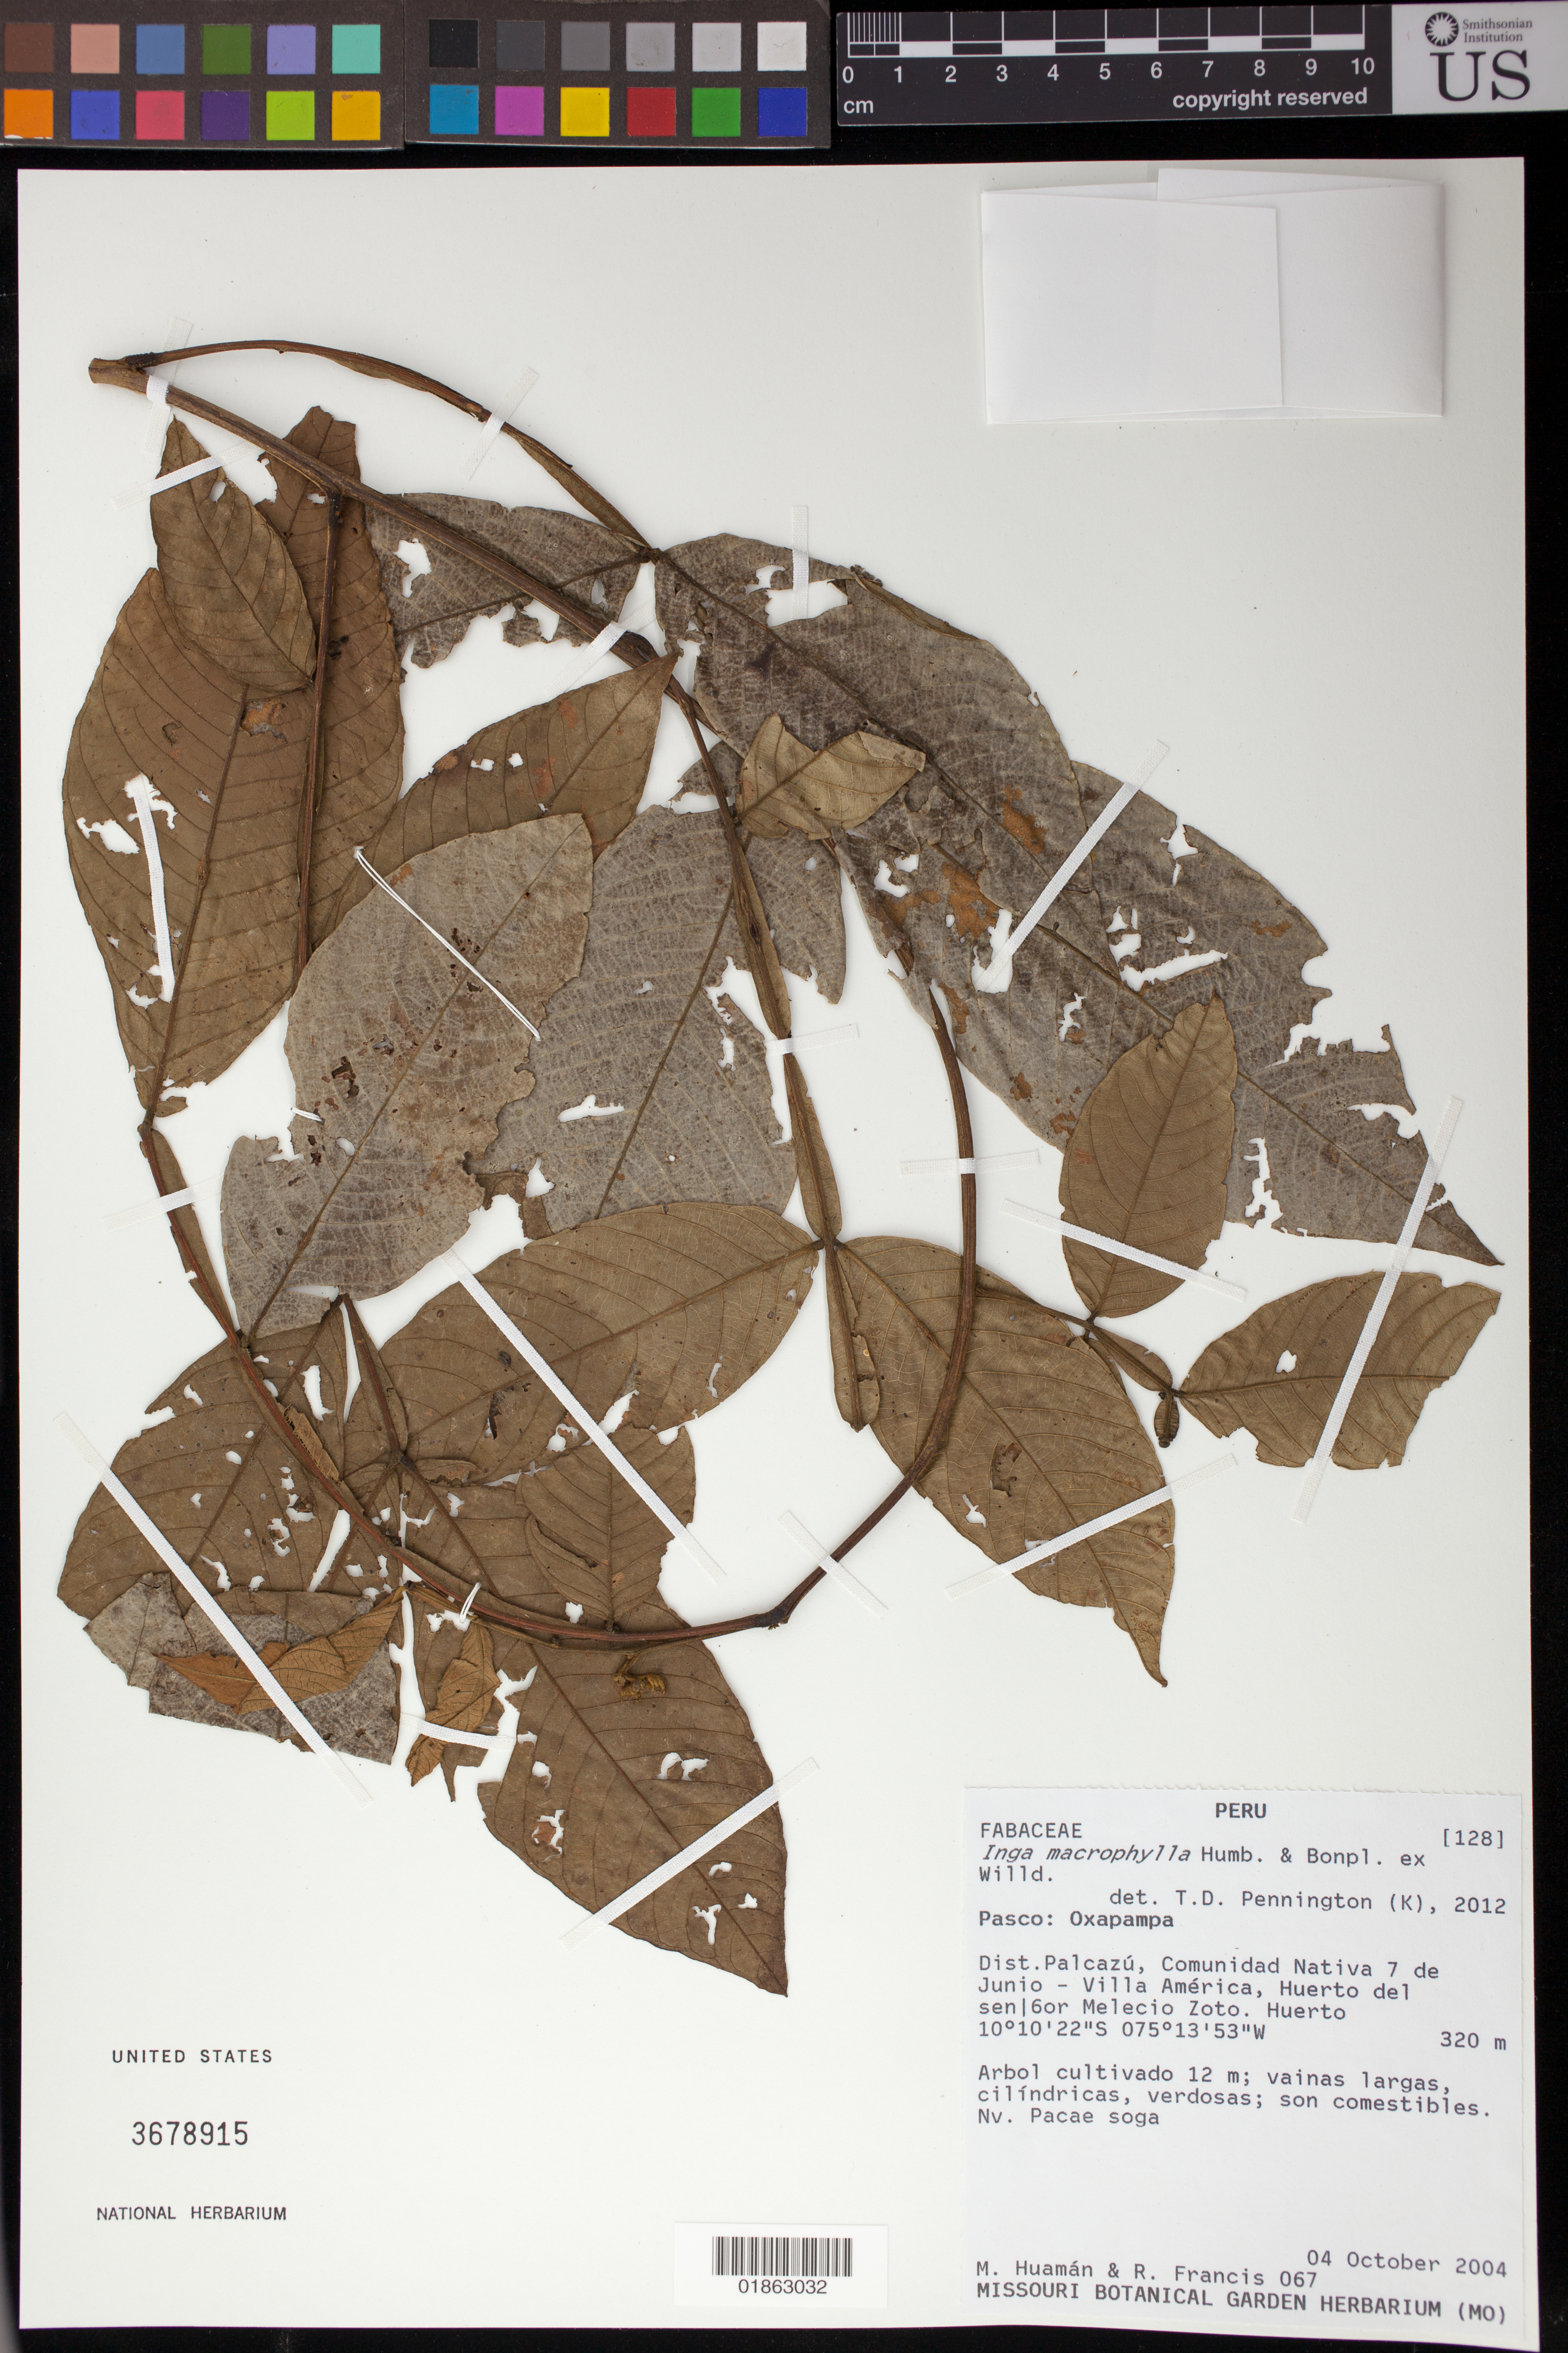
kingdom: Plantae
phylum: Tracheophyta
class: Magnoliopsida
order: Fabales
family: Fabaceae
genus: Inga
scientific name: Inga macrophylla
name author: Humb. & Bonpl. ex Willd.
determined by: Pennington, T. D., (K)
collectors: M. Huamán & R. Francis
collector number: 067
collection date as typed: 04 October 2004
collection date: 2004-10-04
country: Peru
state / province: Pasco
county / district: Oxapampa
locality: Dist. Palcazu, Comunidad Nativa 7 de Junio - Villa America, Huerto del sen|6or Melecio Zoto.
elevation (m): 320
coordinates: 10 10 22 S, 75 13 53 W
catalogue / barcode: US 3678915